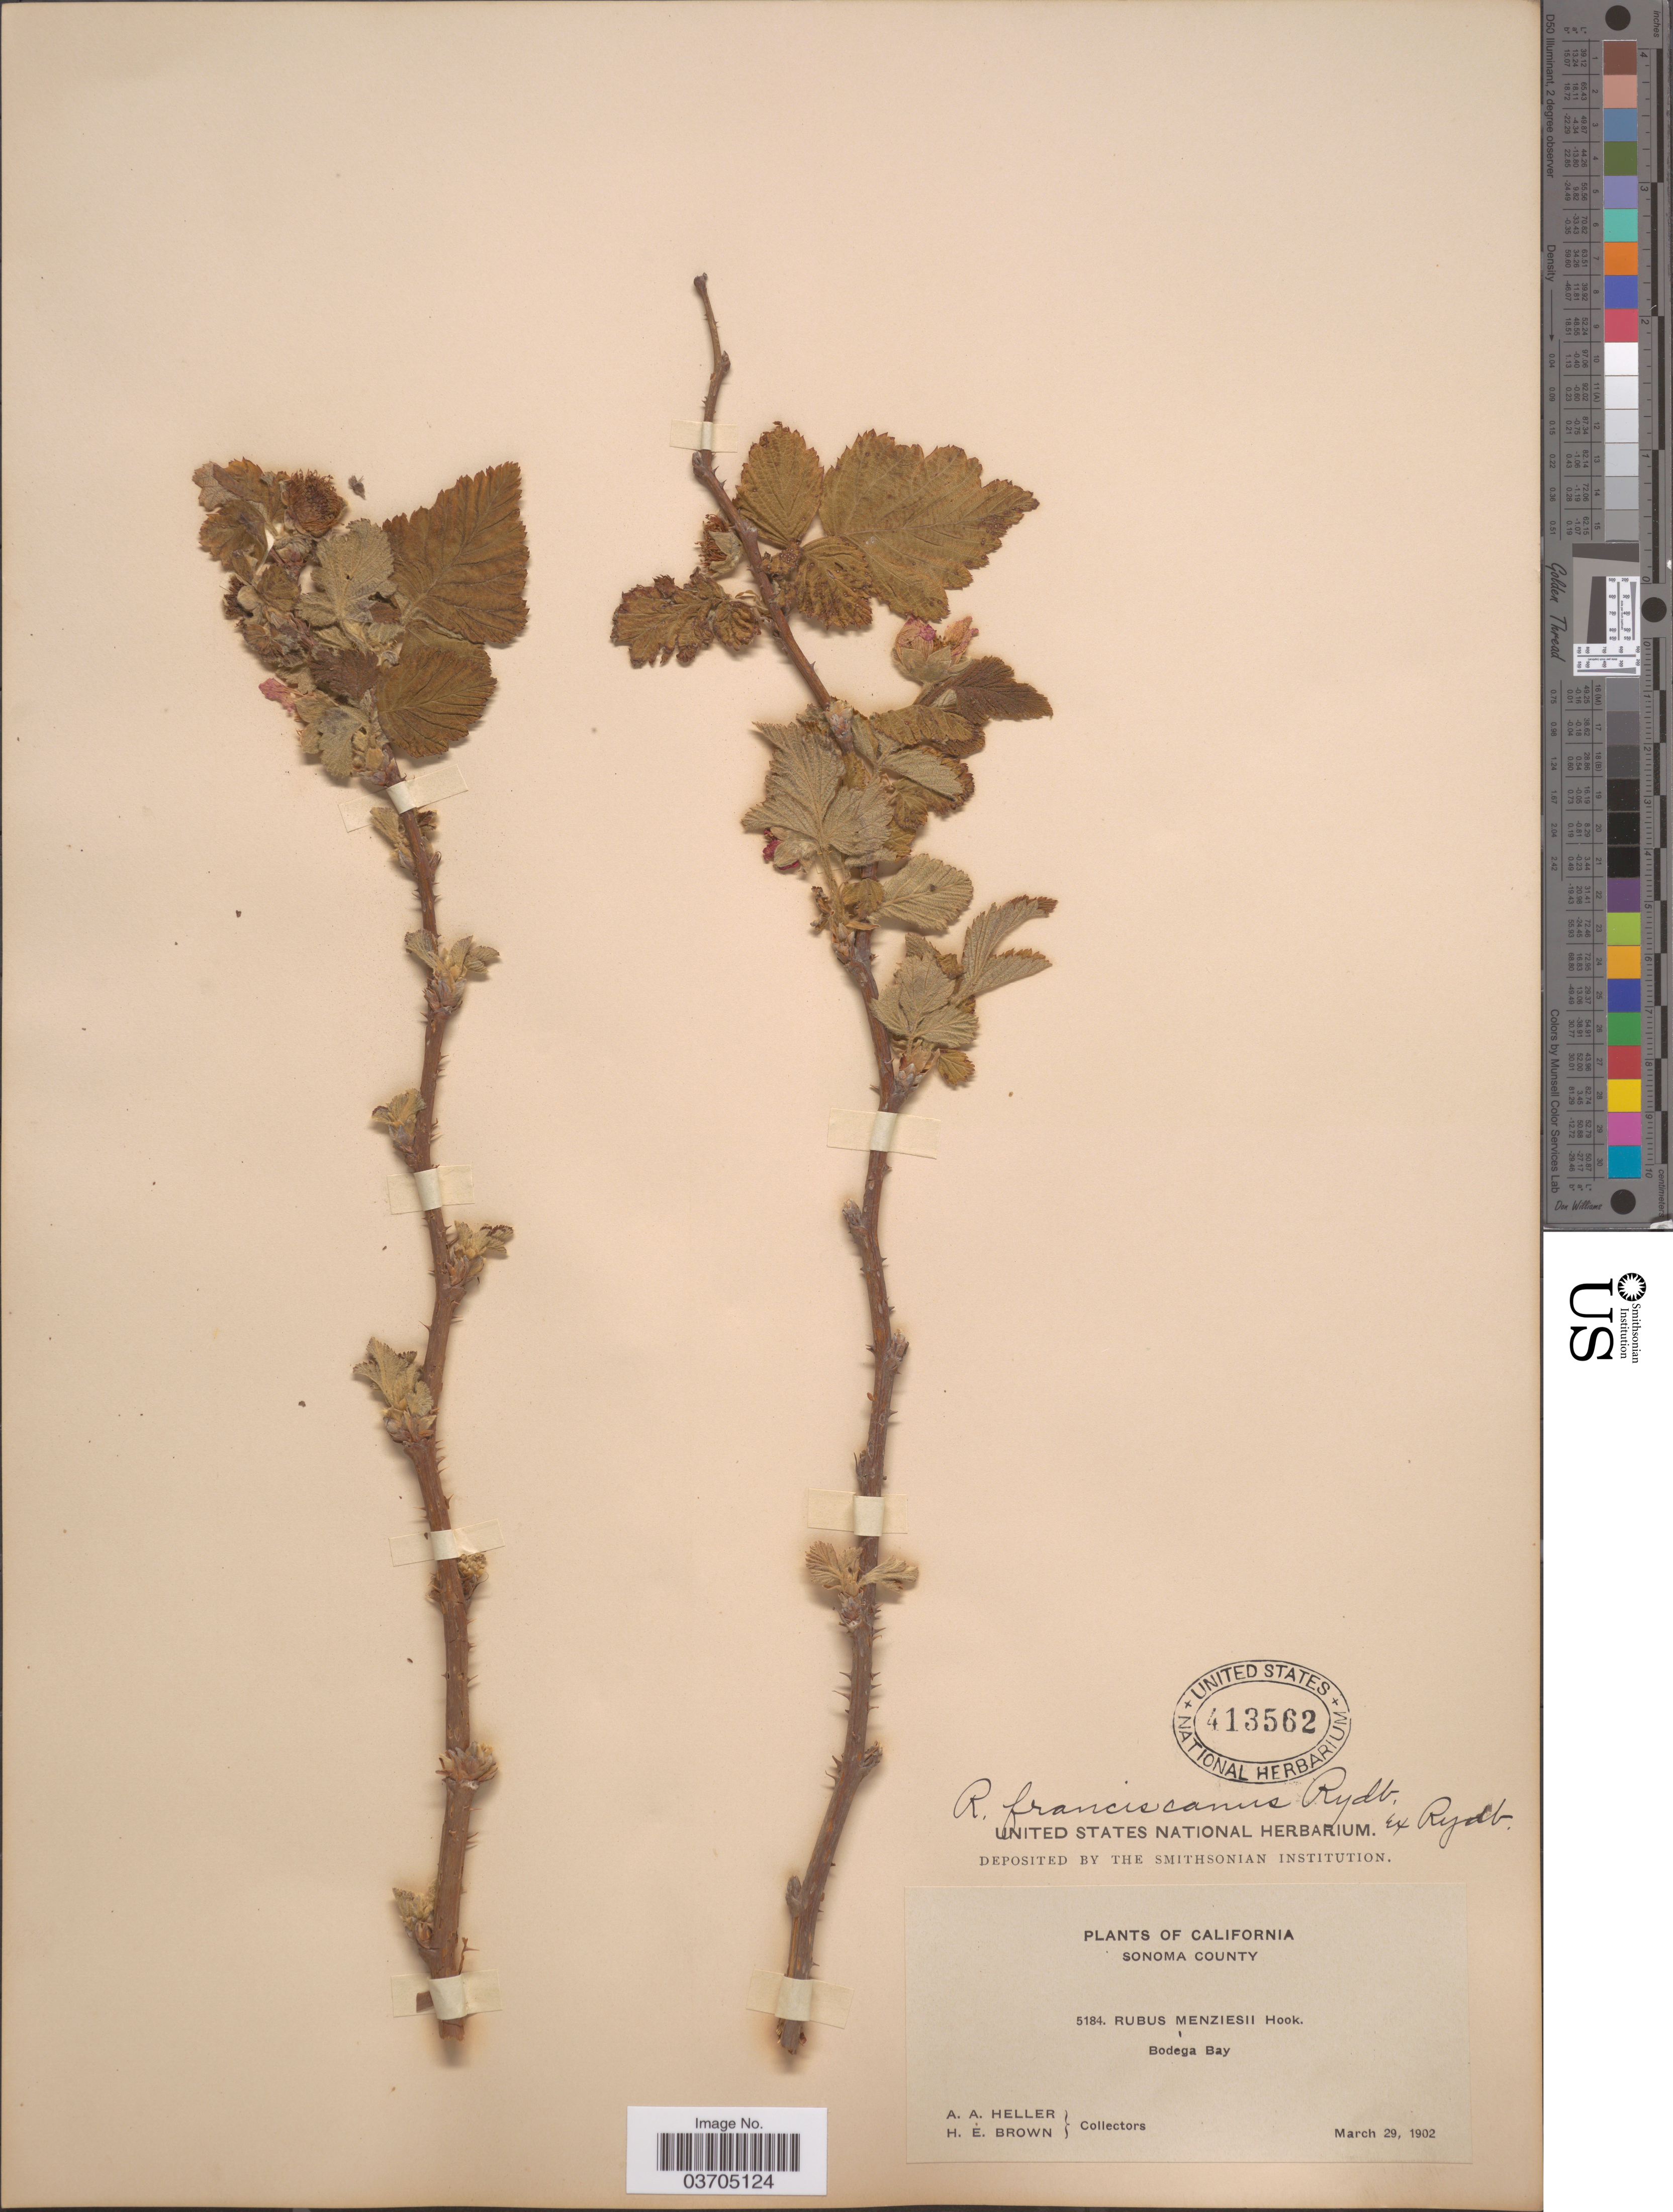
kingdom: Plantae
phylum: Tracheophyta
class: Magnoliopsida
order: Rosales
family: Rosaceae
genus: Rubus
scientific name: Rubus franciscanus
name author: Rydb.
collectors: A. A. Heller & H. E. Brown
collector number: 5184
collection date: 1902-03-29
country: United States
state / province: California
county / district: Sonoma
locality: Sonoma County. Bodega Bay.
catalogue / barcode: US 413562